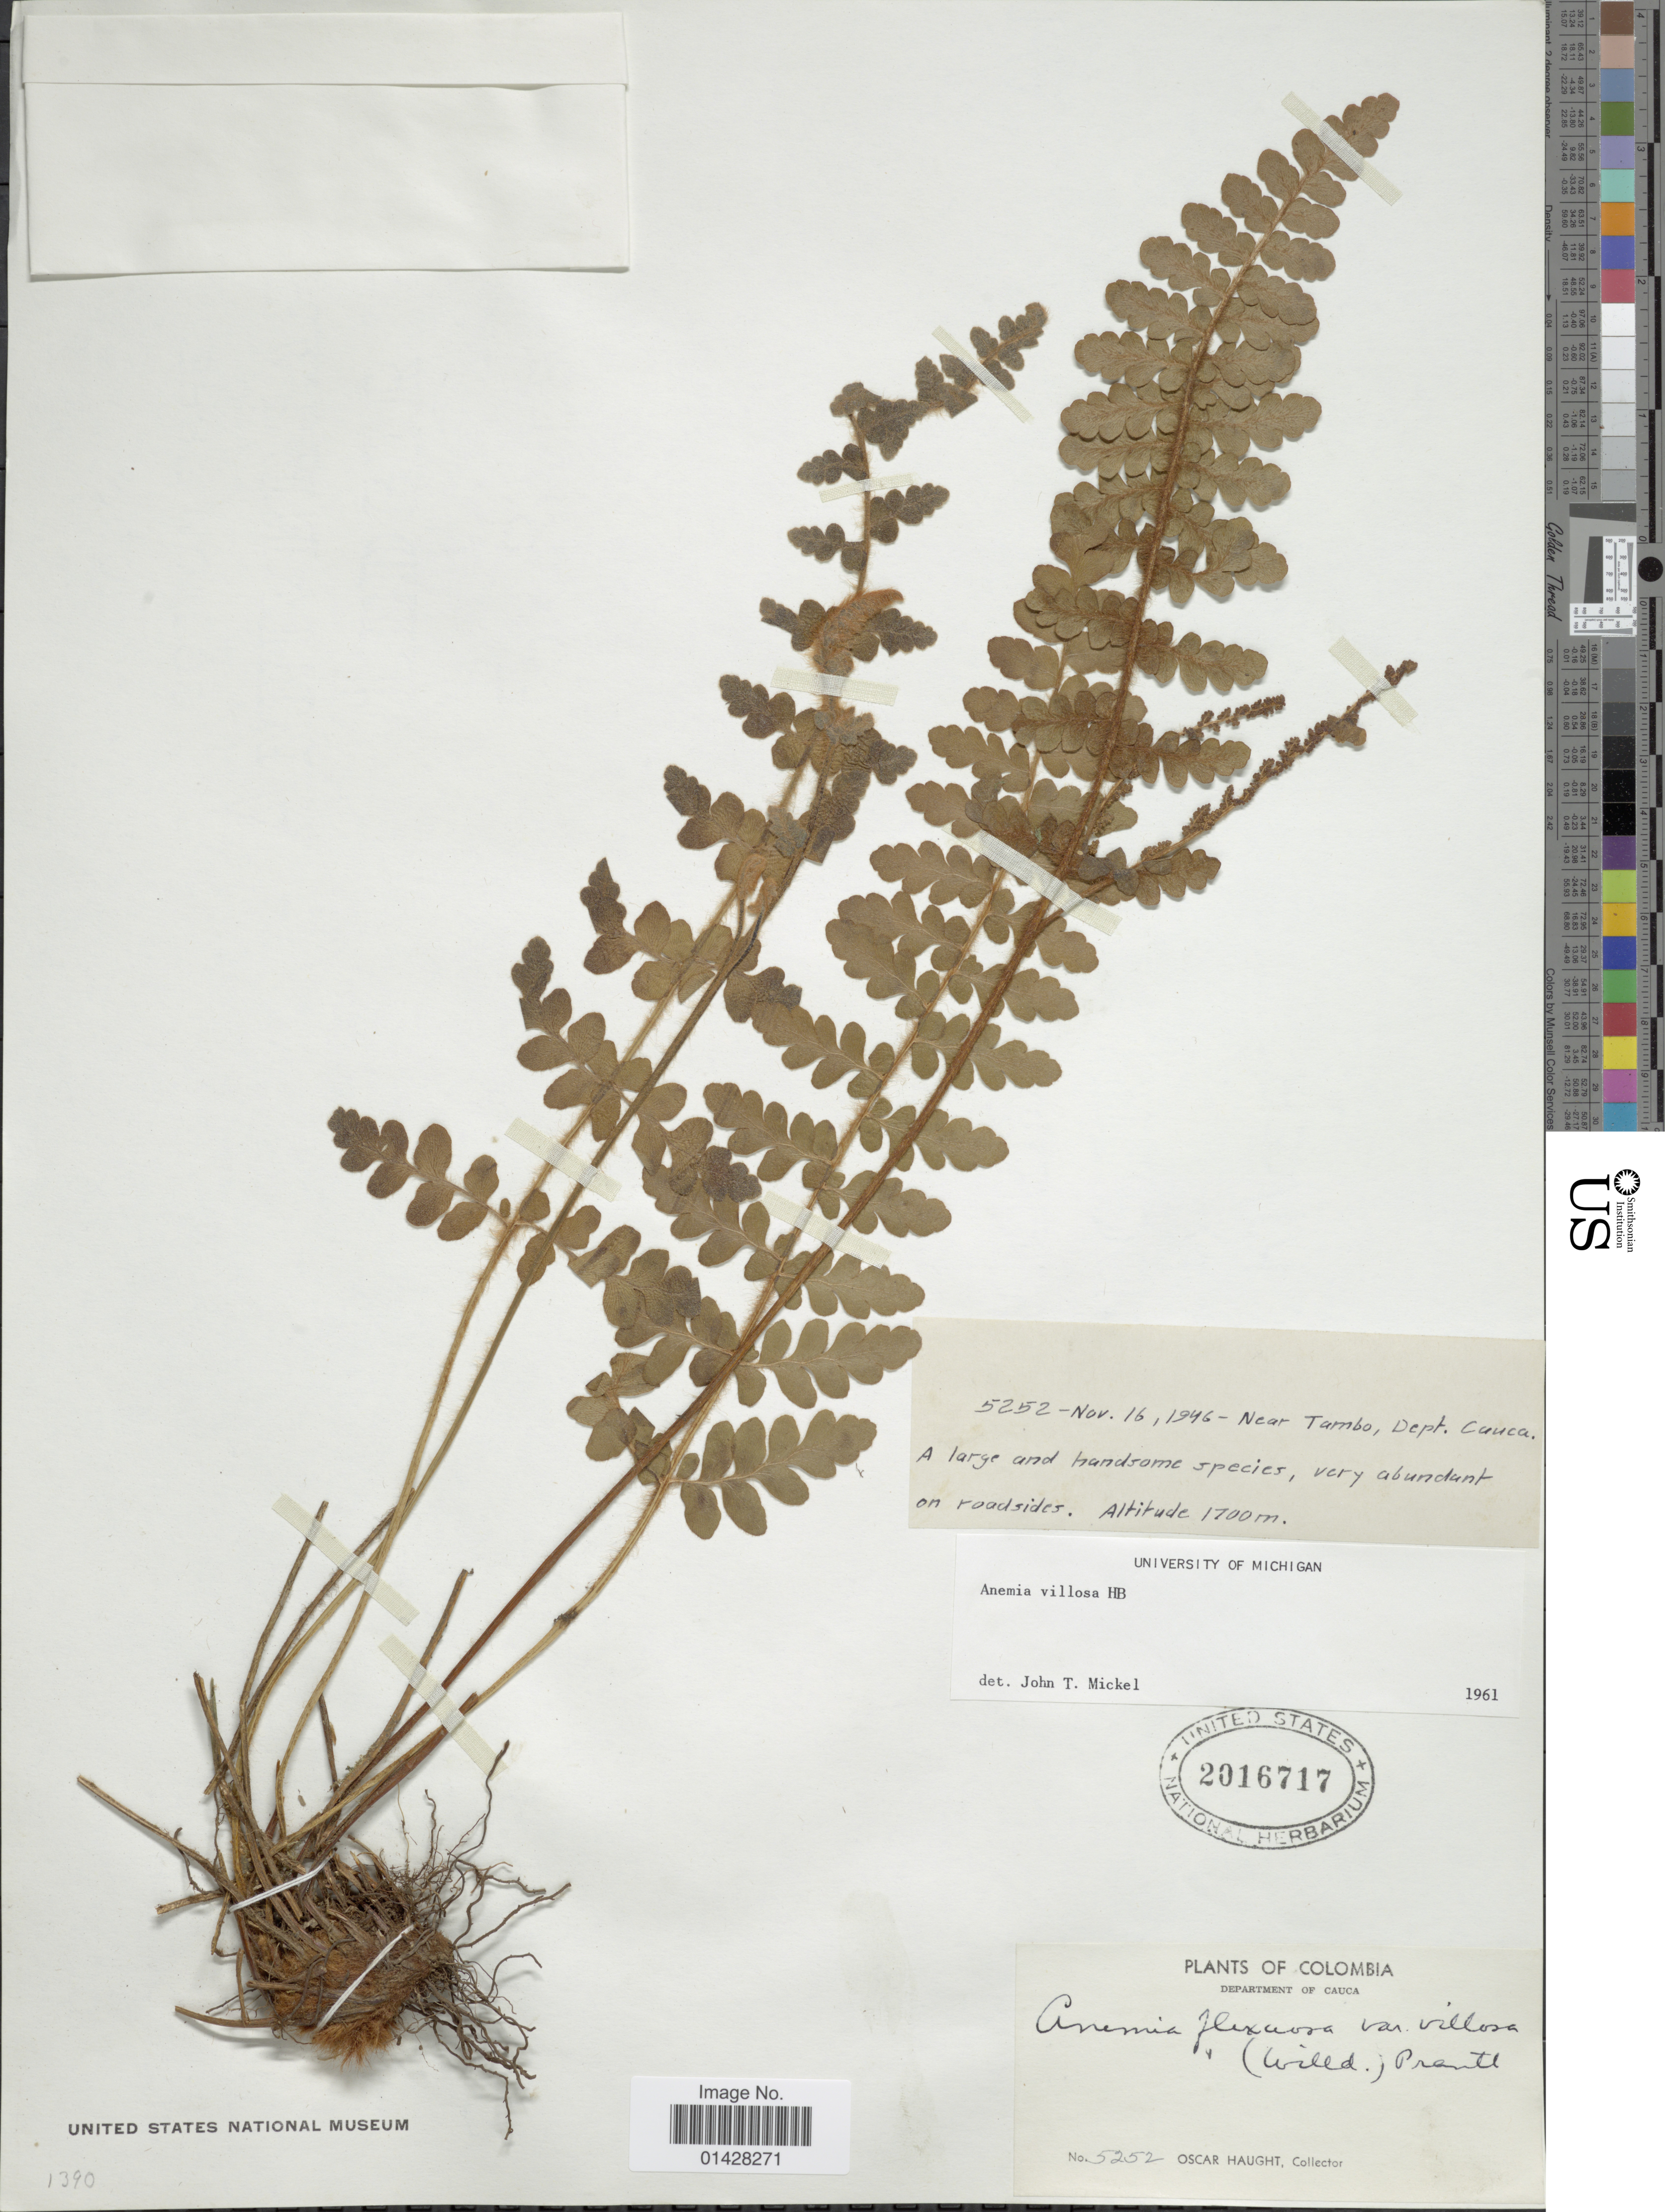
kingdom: Plantae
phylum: Tracheophyta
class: Polypodiopsida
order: Schizaeales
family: Anemiaceae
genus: Anemia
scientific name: Anemia villosa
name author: Humb. & Bonpl. ex Willd.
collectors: O. L. Haught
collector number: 5252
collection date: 1946-11-16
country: Colombia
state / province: Cauca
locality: Near Tambo, Dept. Cauca.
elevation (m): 1700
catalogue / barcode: US 2016717